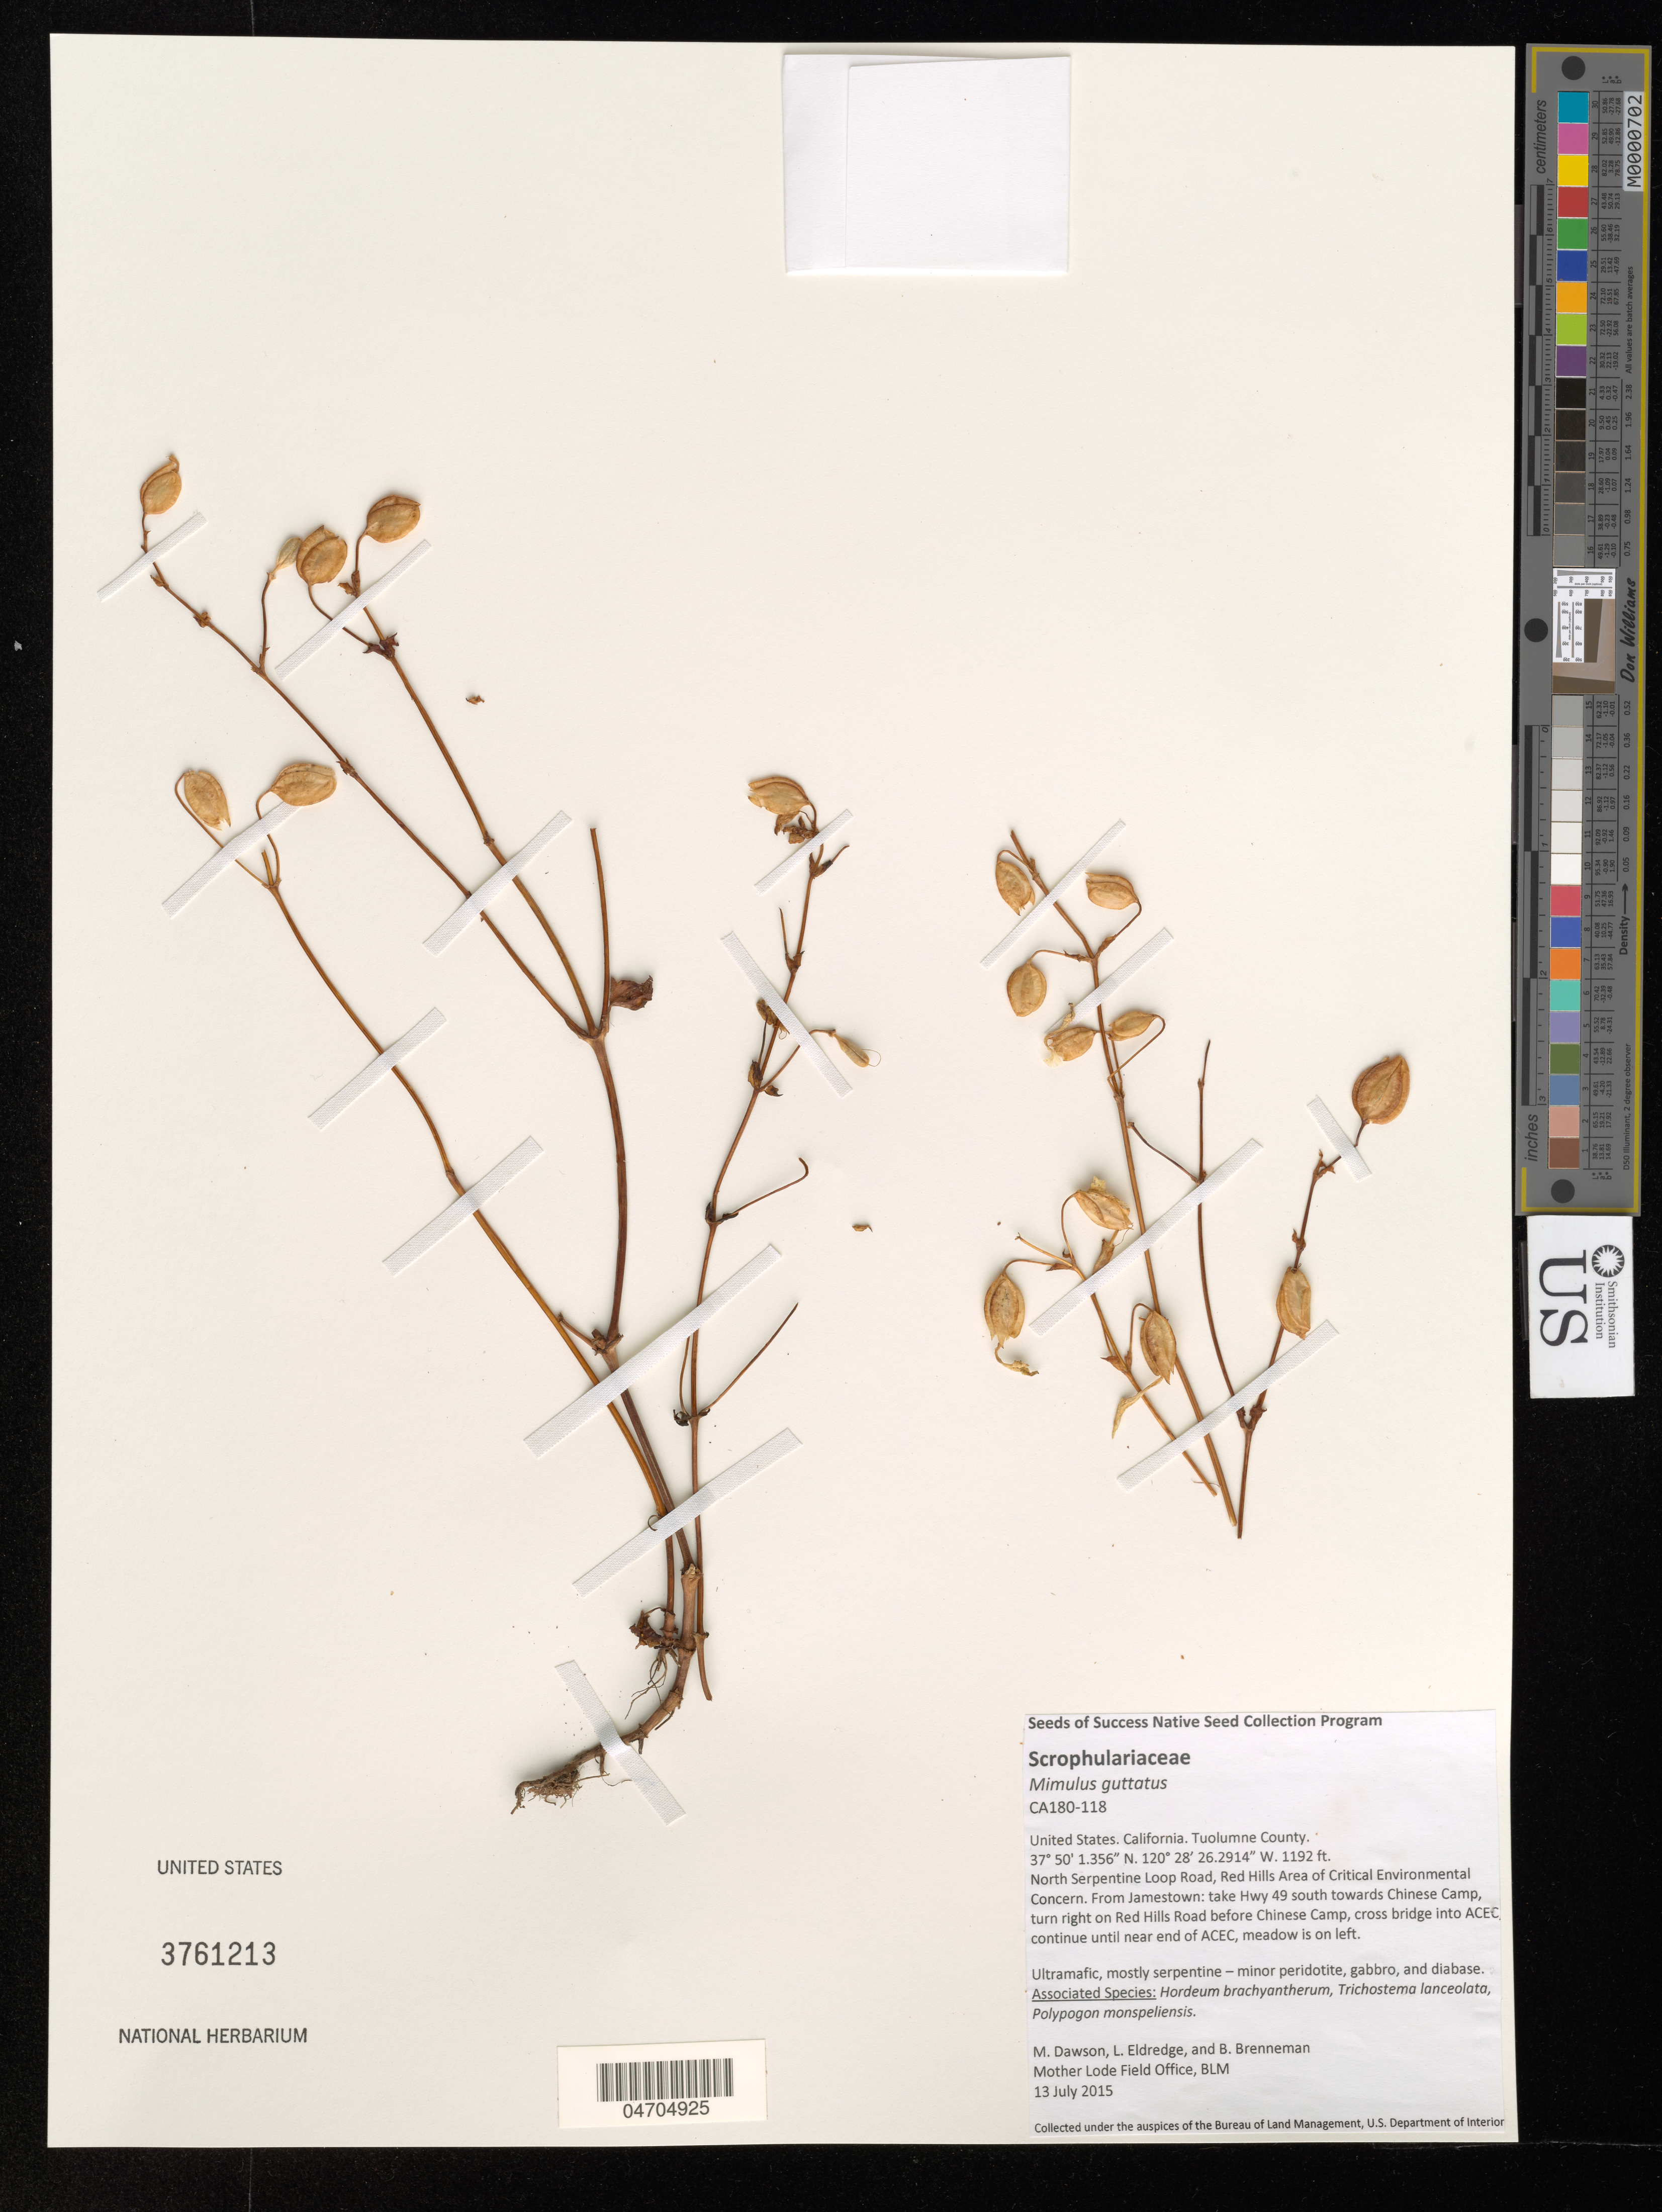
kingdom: Plantae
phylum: Tracheophyta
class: Magnoliopsida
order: Lamiales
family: Phrymaceae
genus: Mimulus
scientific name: Mimulus guttatus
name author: DC.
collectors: M. Dawson, L. Eldredge & B. Brenneman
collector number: CA180-118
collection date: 2015-07-13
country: United States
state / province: California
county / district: Tuolumne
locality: Tuolumne County. North Serpentine Loop Road, Red Hills Area of Critical Environmental Concern. From Jamestown: take Hwy 49 south towards Chinese Camp, turn right on Red Hills Road before Chinese Camp, cross bridge into ACEC, continue until near end of ACEC, meadow is on left.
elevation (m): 363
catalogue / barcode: US 3761213